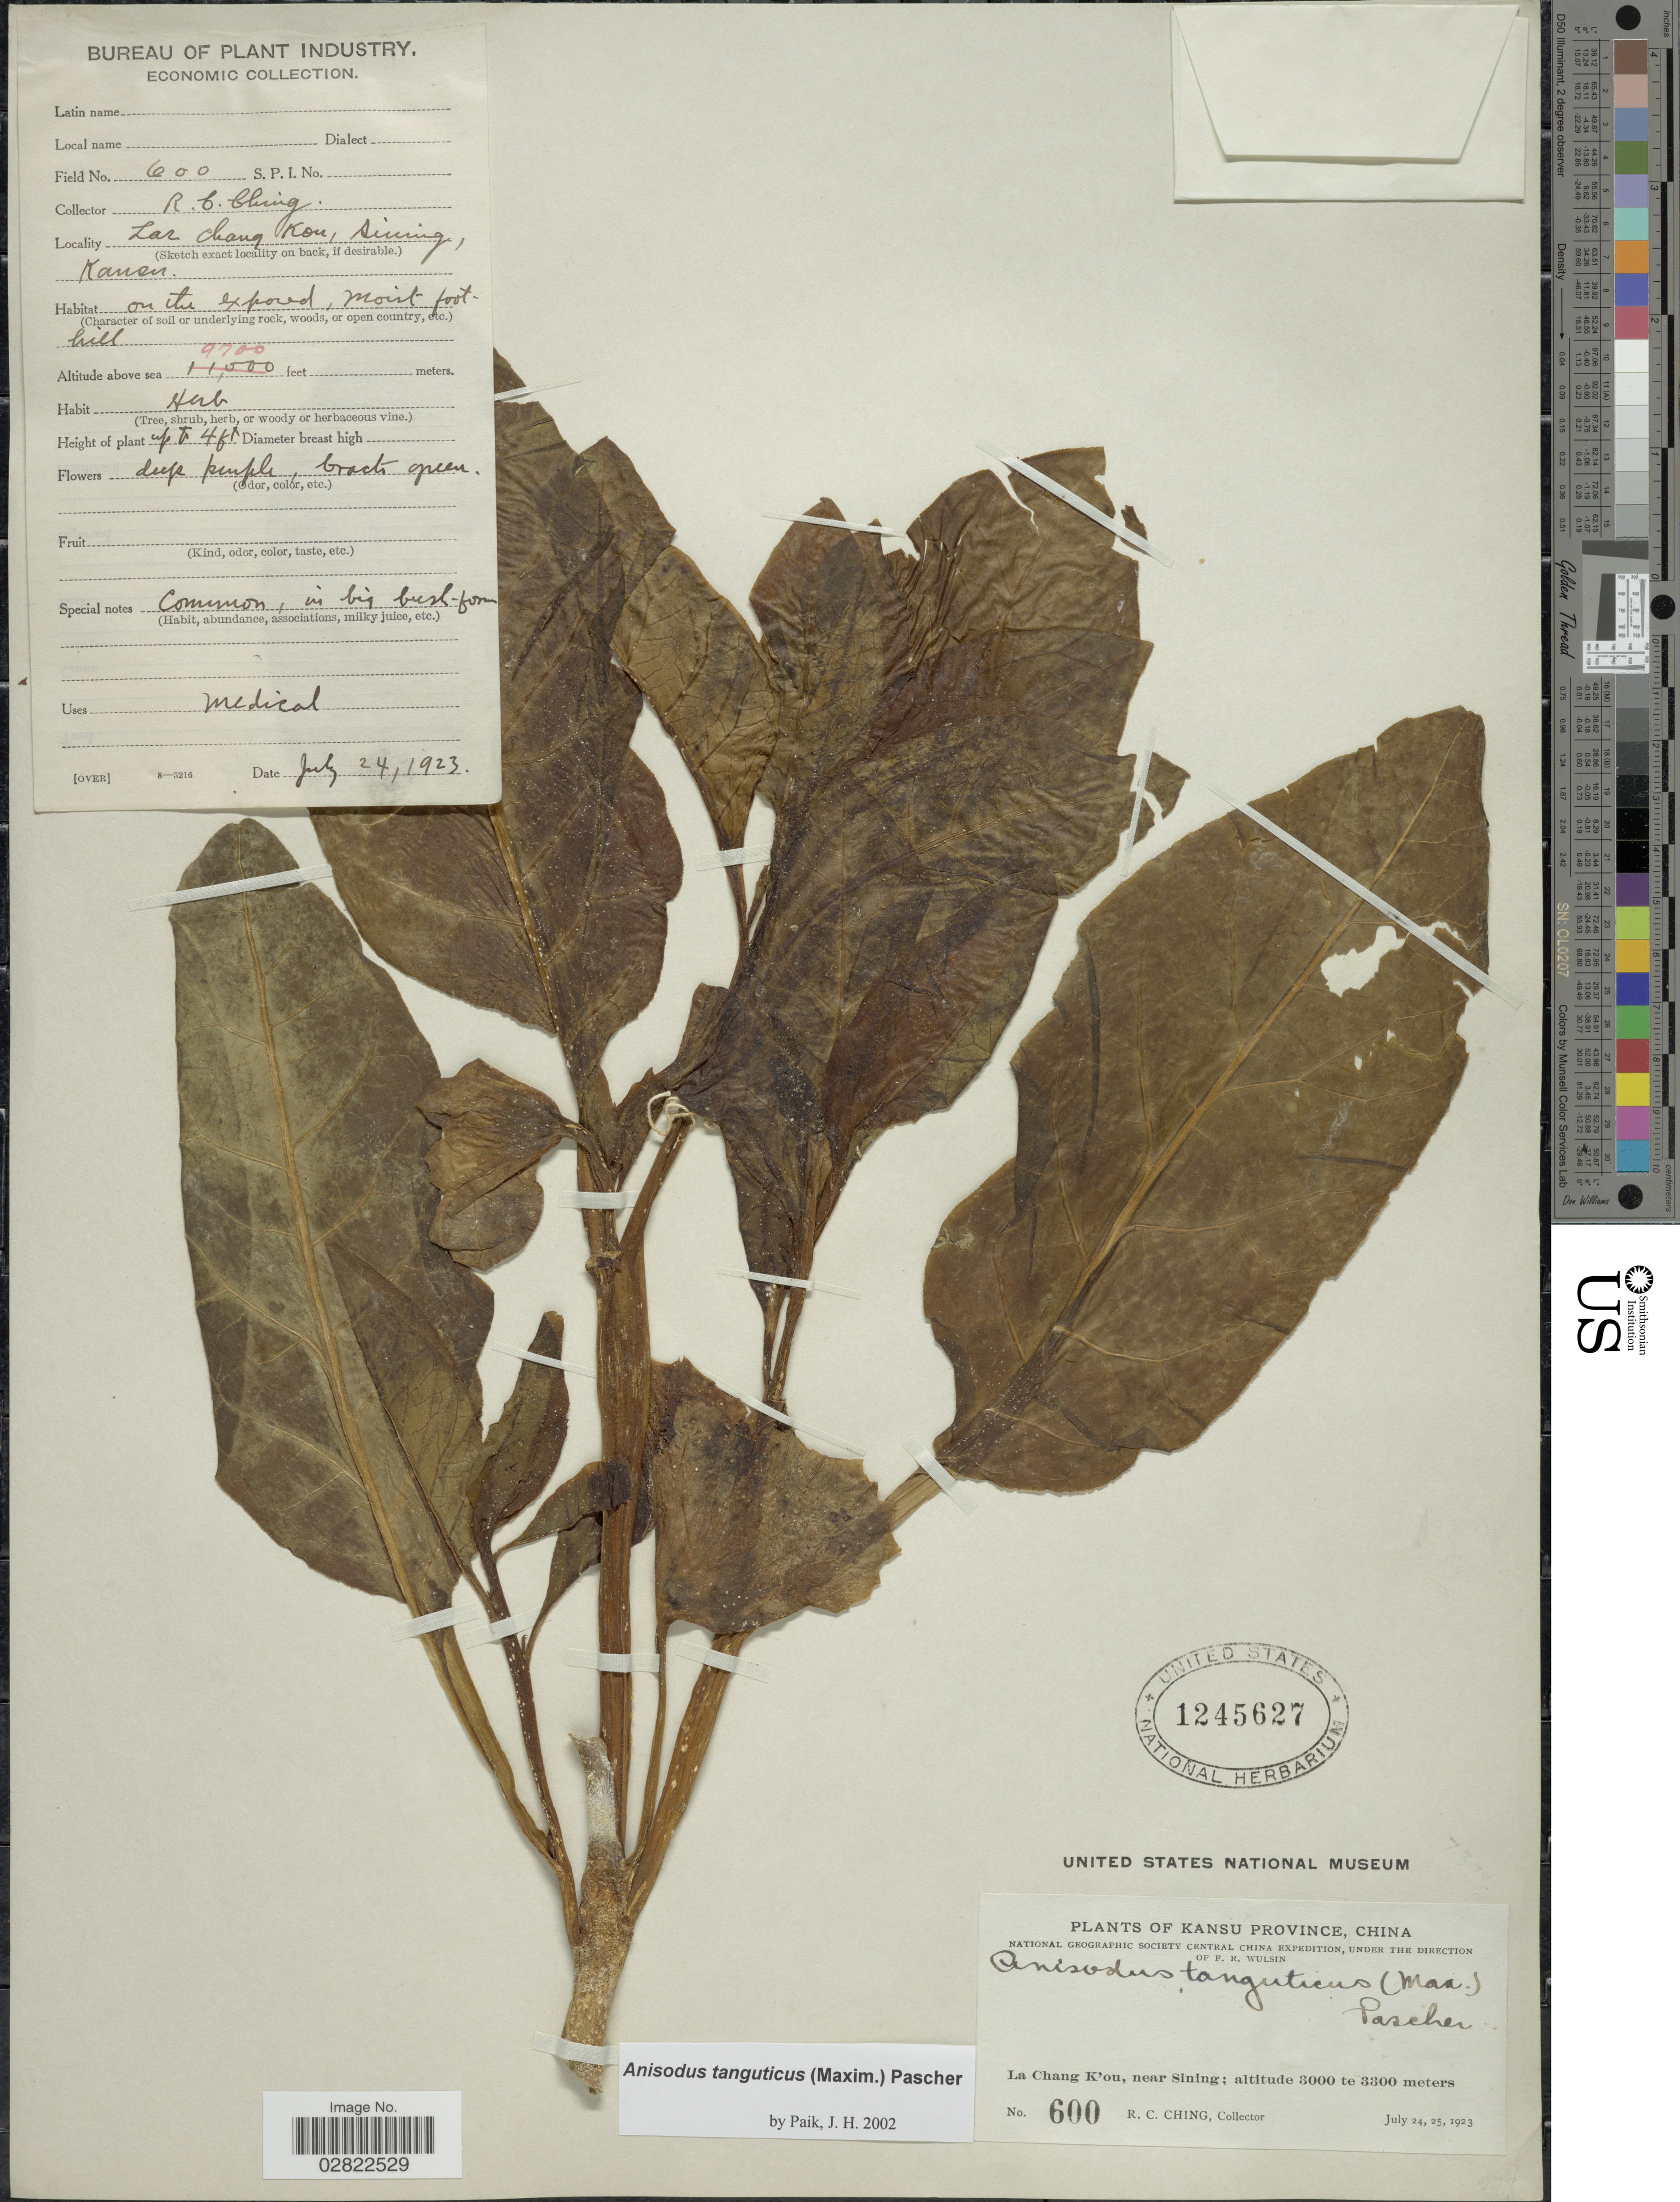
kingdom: Plantae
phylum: Tracheophyta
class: Magnoliopsida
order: Solanales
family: Solanaceae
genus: Anisodus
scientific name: Anisodus tanguticus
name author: (Maxim.) Pascher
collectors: R. C. Ching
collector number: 600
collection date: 1923-07-24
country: China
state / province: Gansu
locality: Kansu Province, La Chang K'ou, near Sining.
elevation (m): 2957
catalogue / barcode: US 1245627